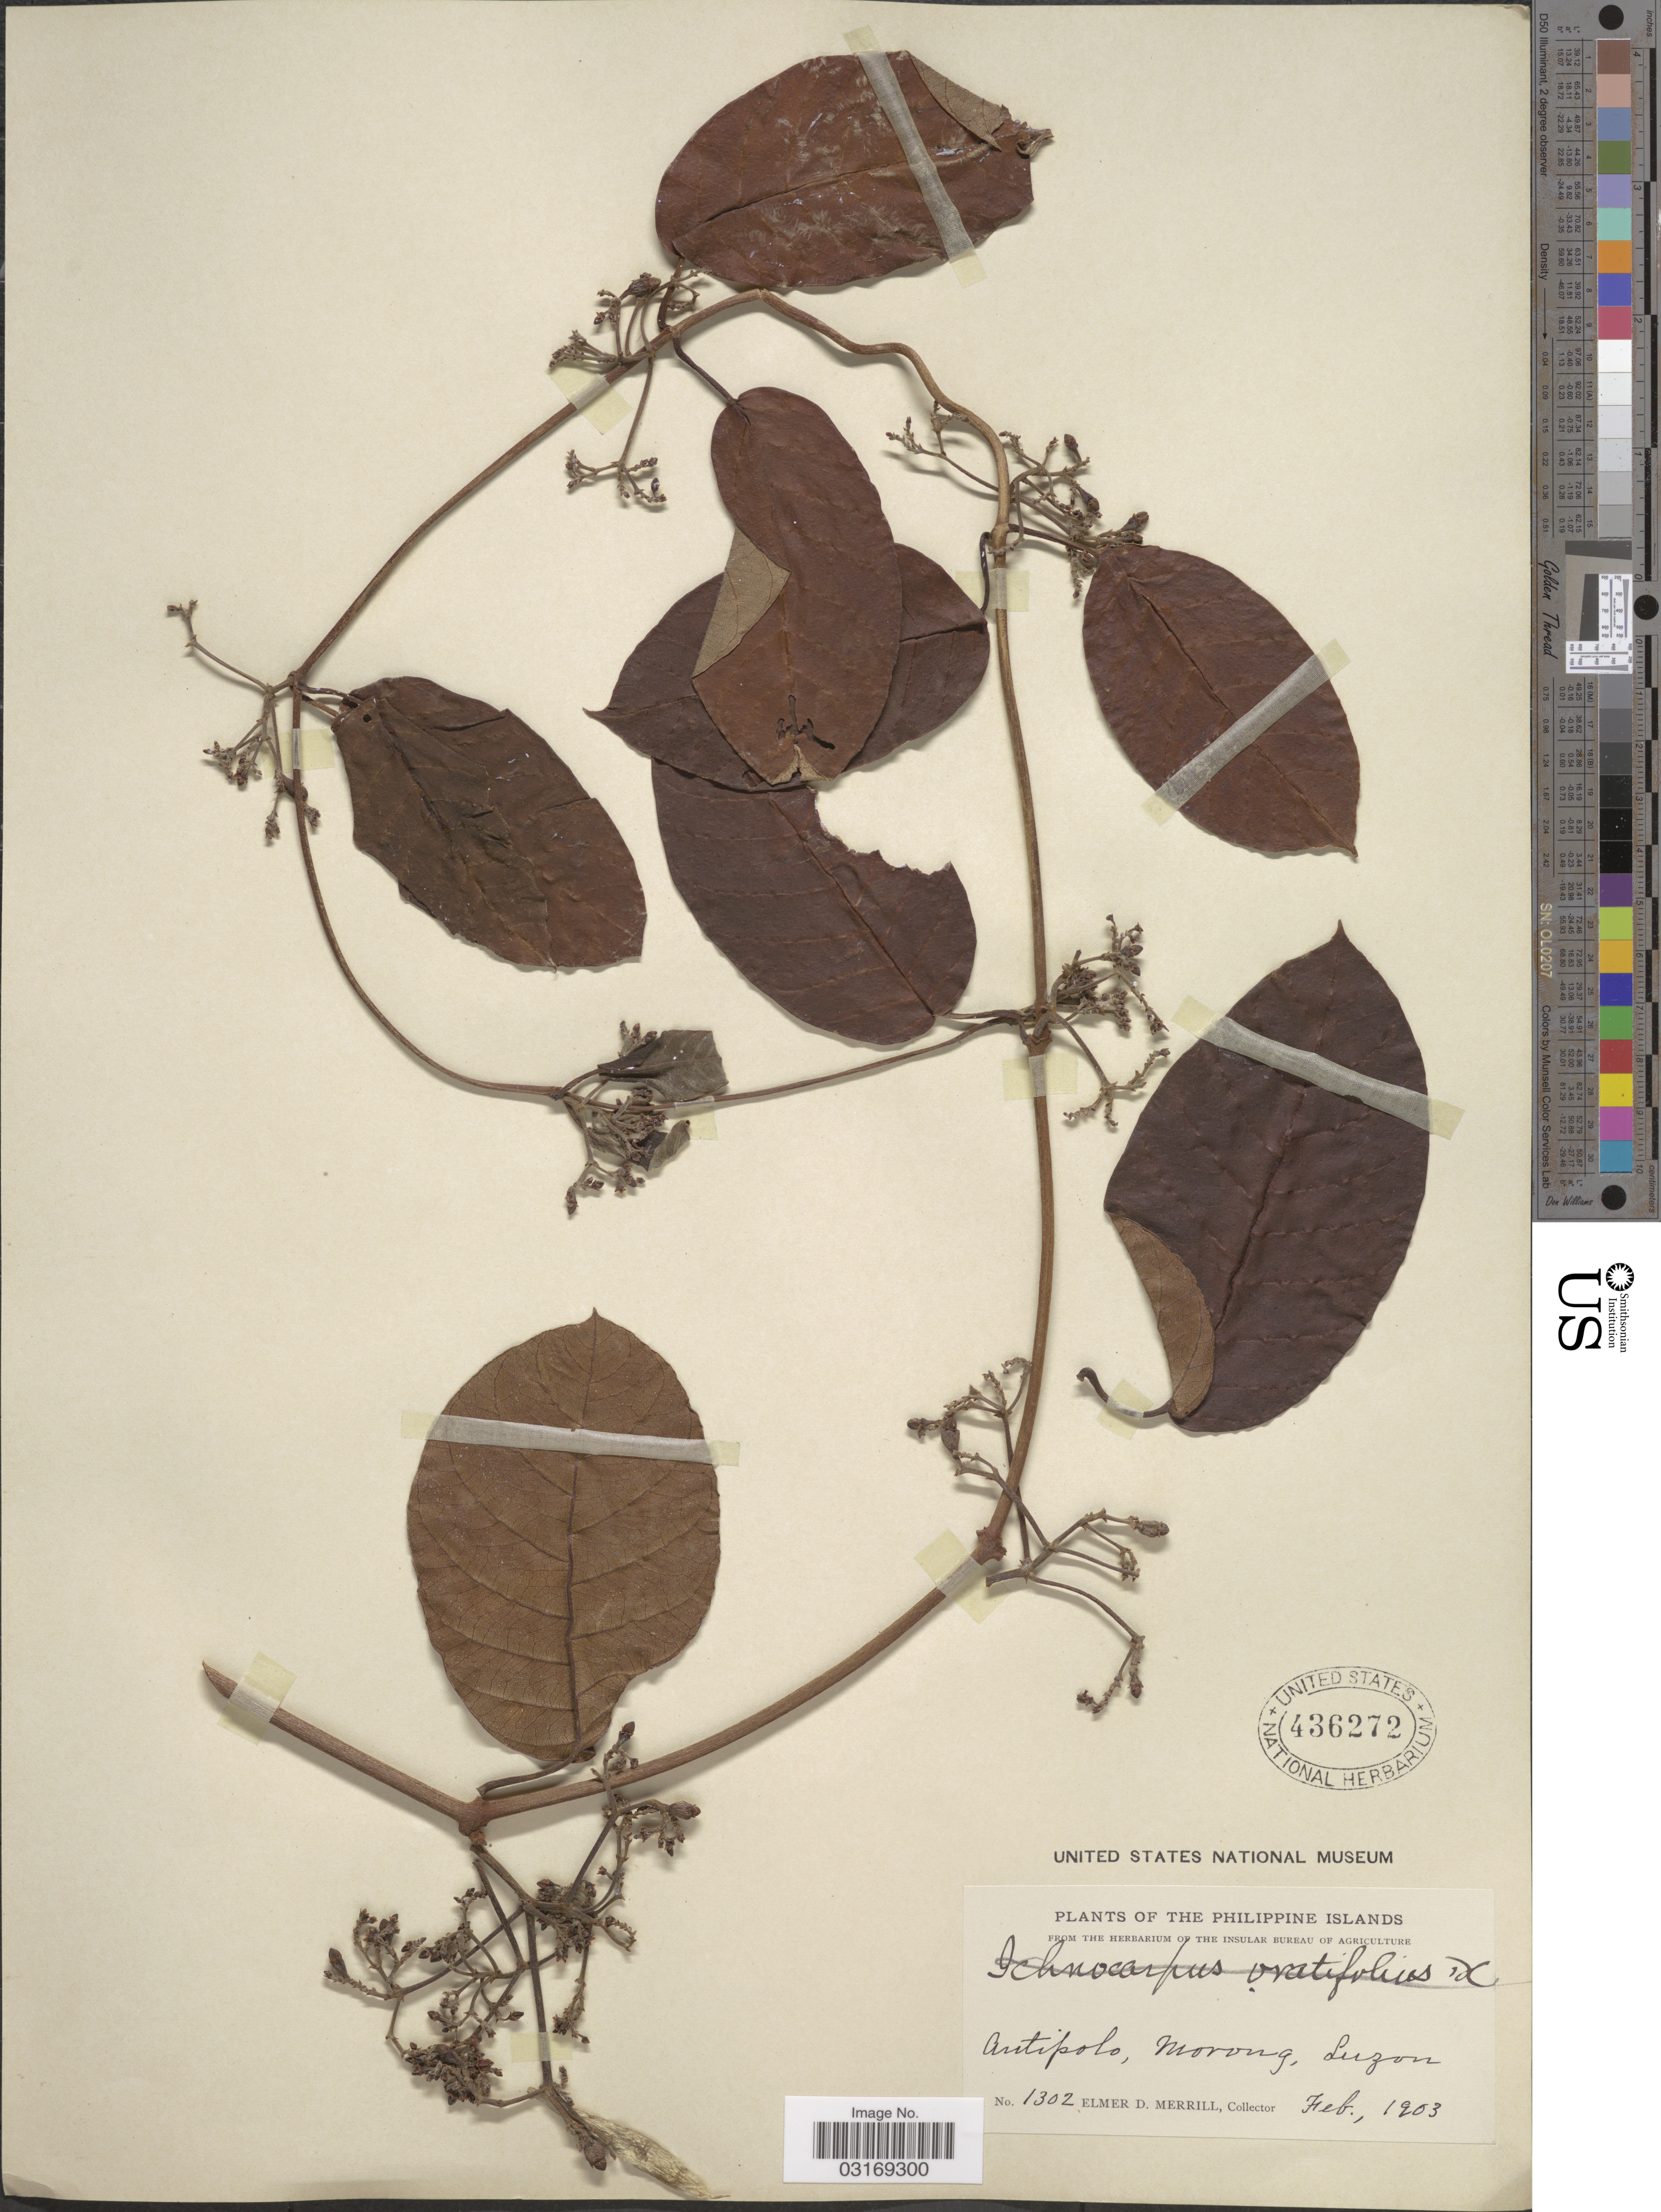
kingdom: Plantae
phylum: Tracheophyta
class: Magnoliopsida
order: Gentianales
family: Apocynaceae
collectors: E. D. Merrill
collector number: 1302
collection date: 1903-02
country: Philippines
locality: Antipolo, Morong, Luzon.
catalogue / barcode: US 436272